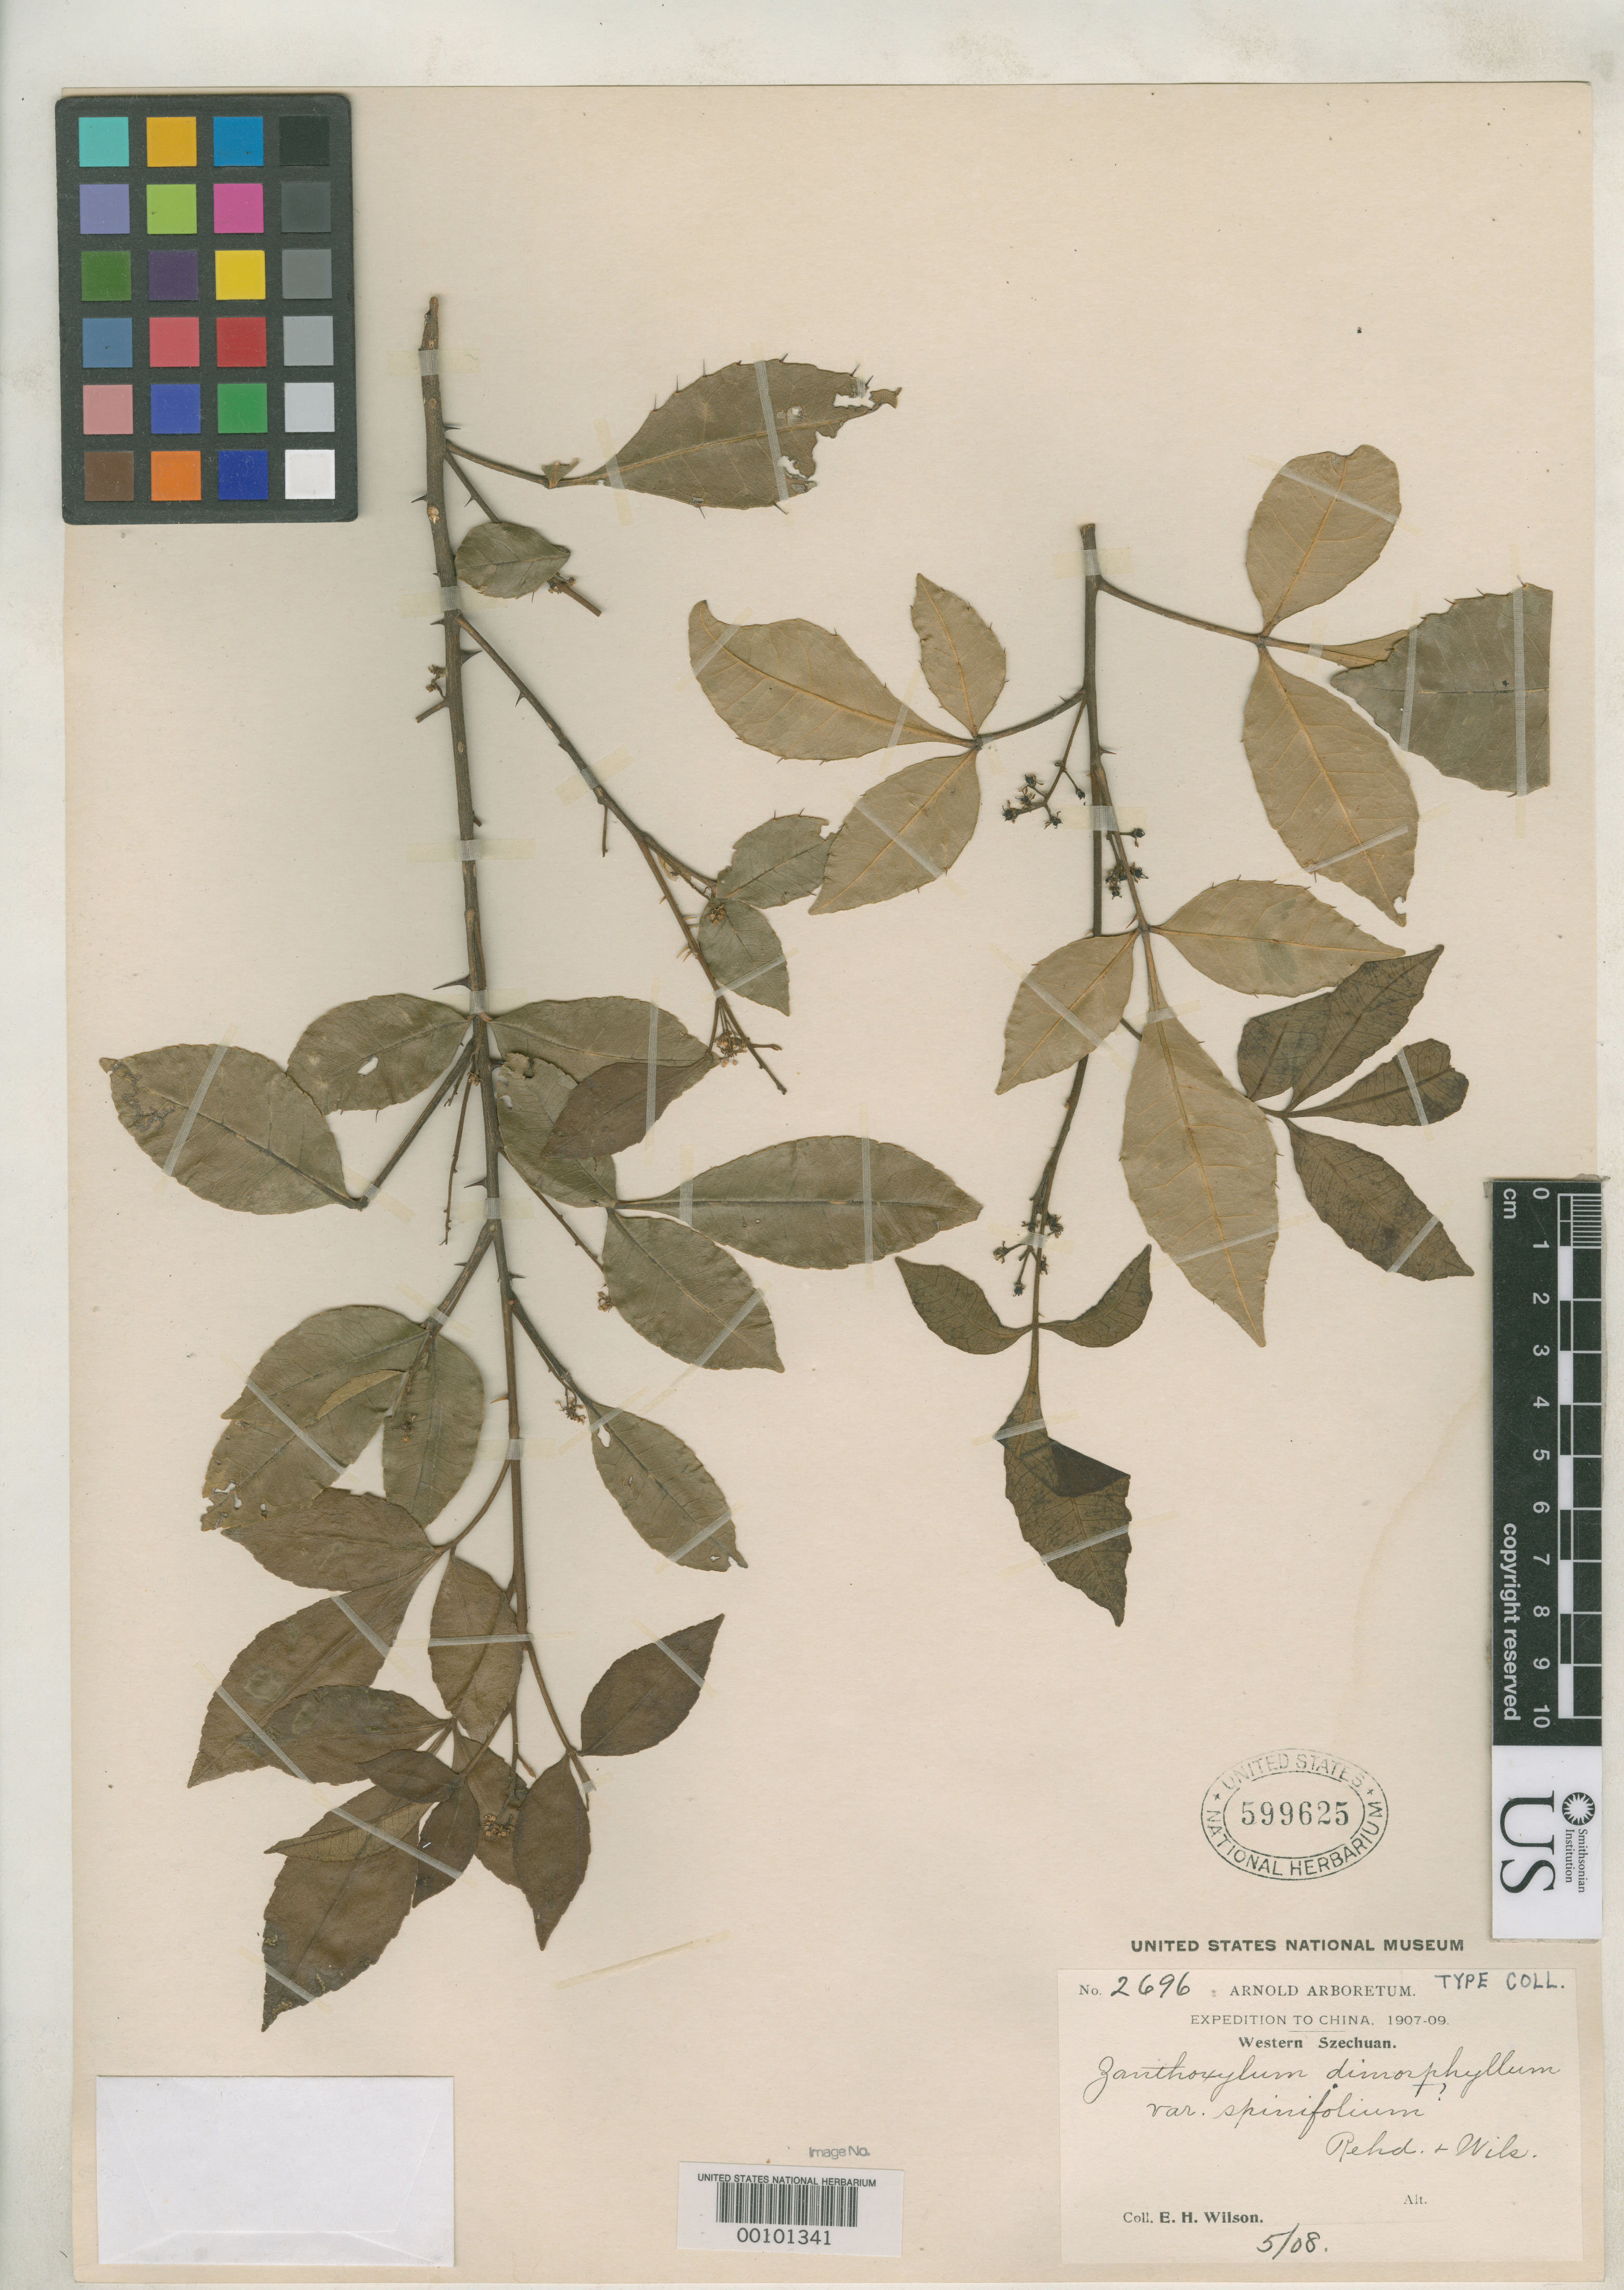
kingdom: Plantae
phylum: Tracheophyta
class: Magnoliopsida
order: Sapindales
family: Rutaceae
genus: Zanthoxylum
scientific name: Zanthoxylum dimorphophyllum var. spinifolium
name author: Rehder & E.H. Wilson in Sarg.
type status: Isotype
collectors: E. H. Wilson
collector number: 2696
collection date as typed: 22 May 1908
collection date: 1908-05-22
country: China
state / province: Sichuan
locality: Western Szechwan, Chiu-ting-shan.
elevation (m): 1300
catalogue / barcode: US 599625